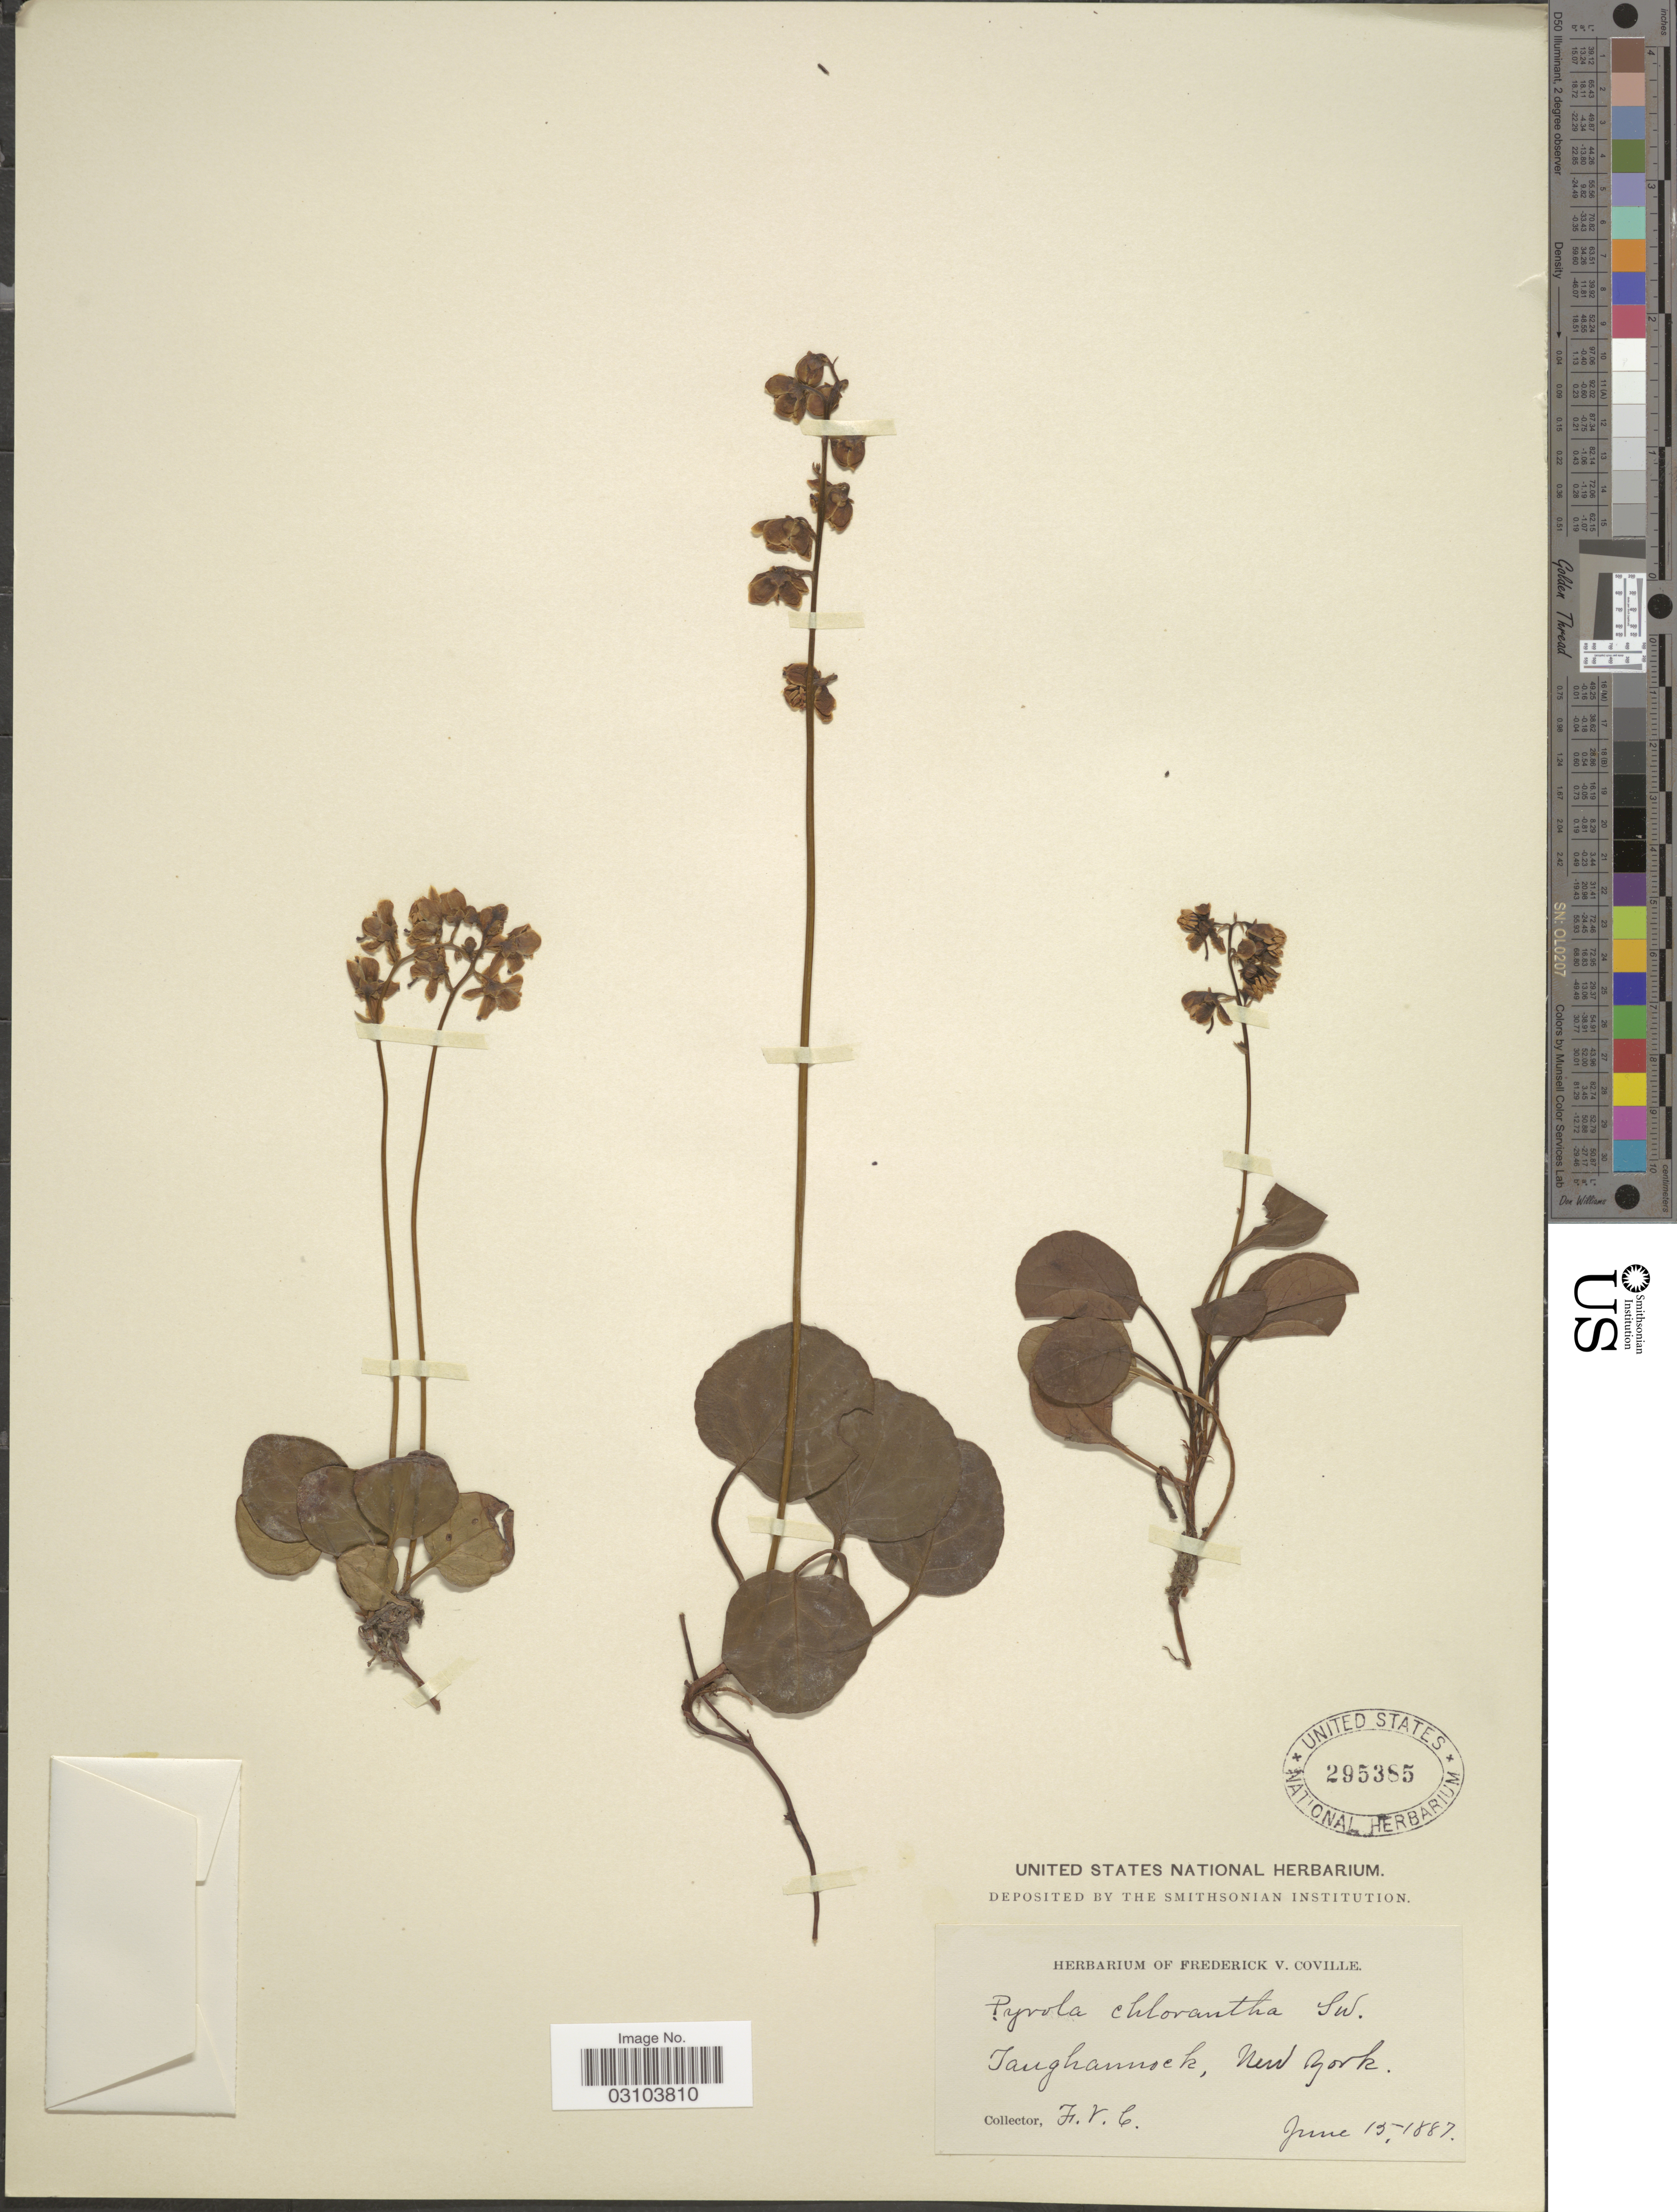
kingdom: Plantae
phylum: Tracheophyta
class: Magnoliopsida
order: Ericales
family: Ericaceae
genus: Pyrola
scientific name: Pyrola chlorantha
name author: Schweigg.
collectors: F. V. Coville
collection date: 1887-06-15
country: United States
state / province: New York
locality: Taughannock.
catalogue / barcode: US 295385